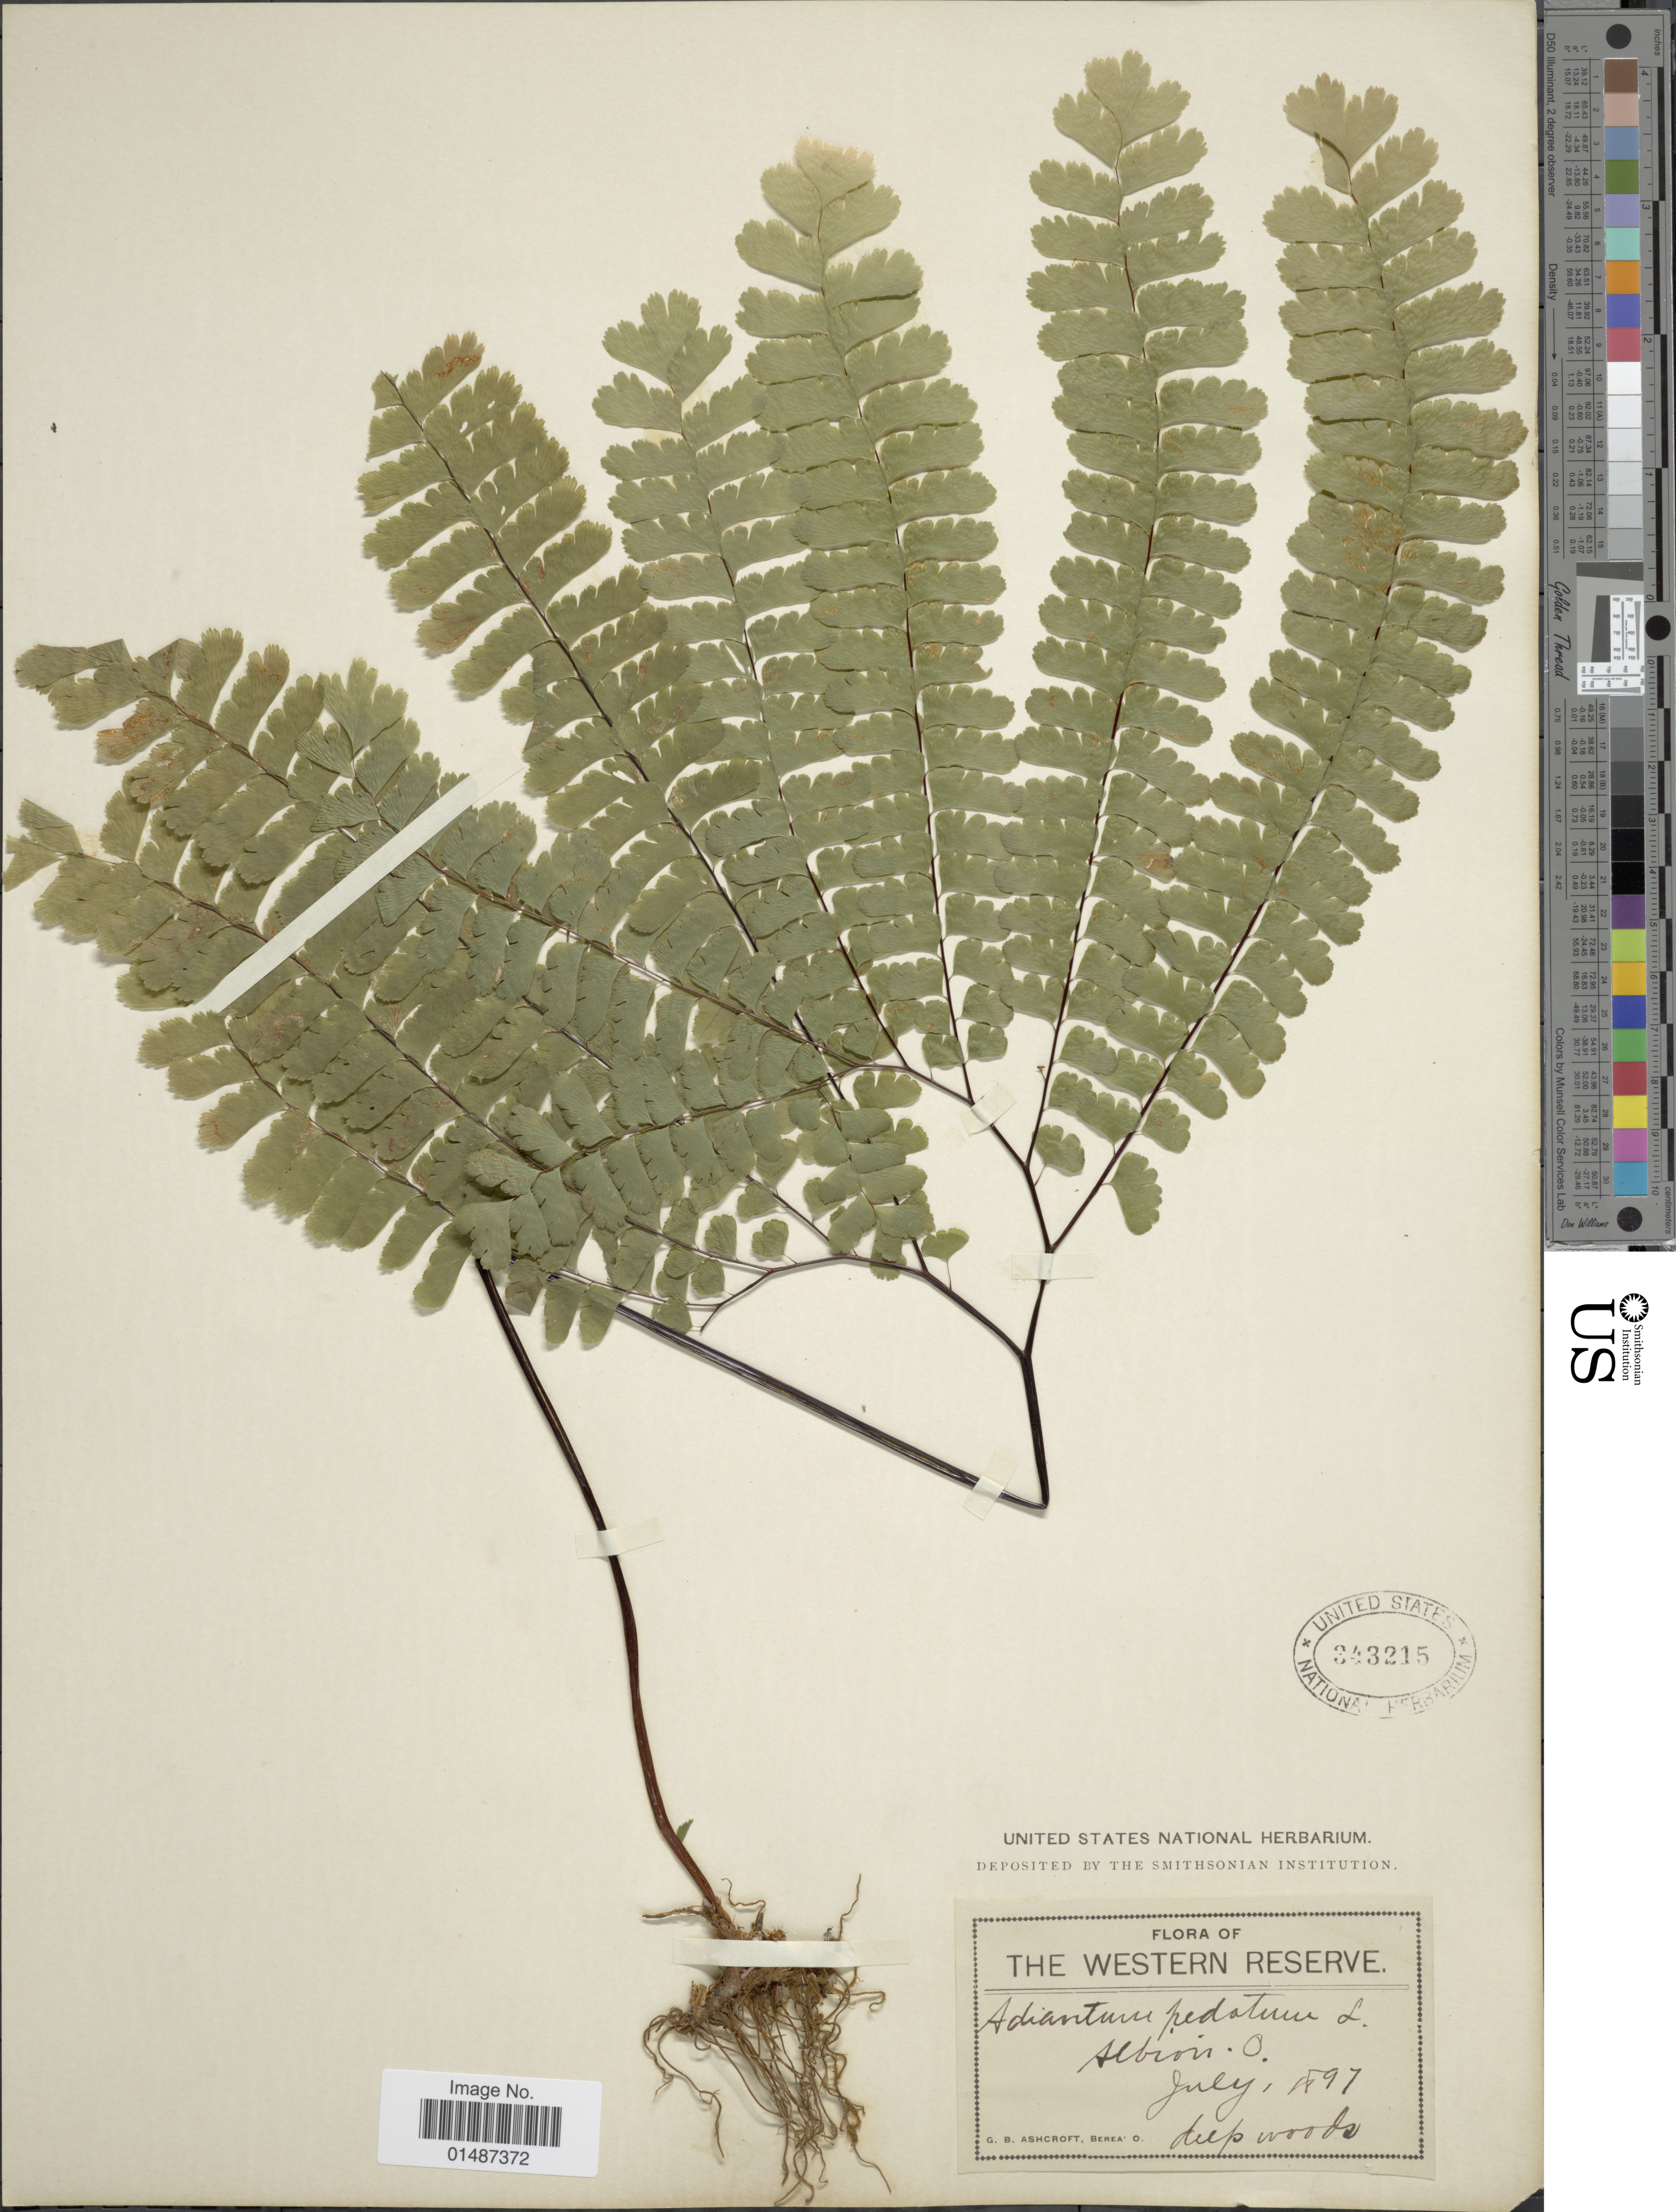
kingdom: Plantae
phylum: Tracheophyta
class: Polypodiopsida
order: Polypodiales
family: Pteridaceae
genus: Adiantum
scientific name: Adiantum pedatum var. pedatum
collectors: G. Ashcroft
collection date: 1897-07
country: United States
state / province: Ohio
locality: Western Reserve. Albion, O.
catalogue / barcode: US 343215